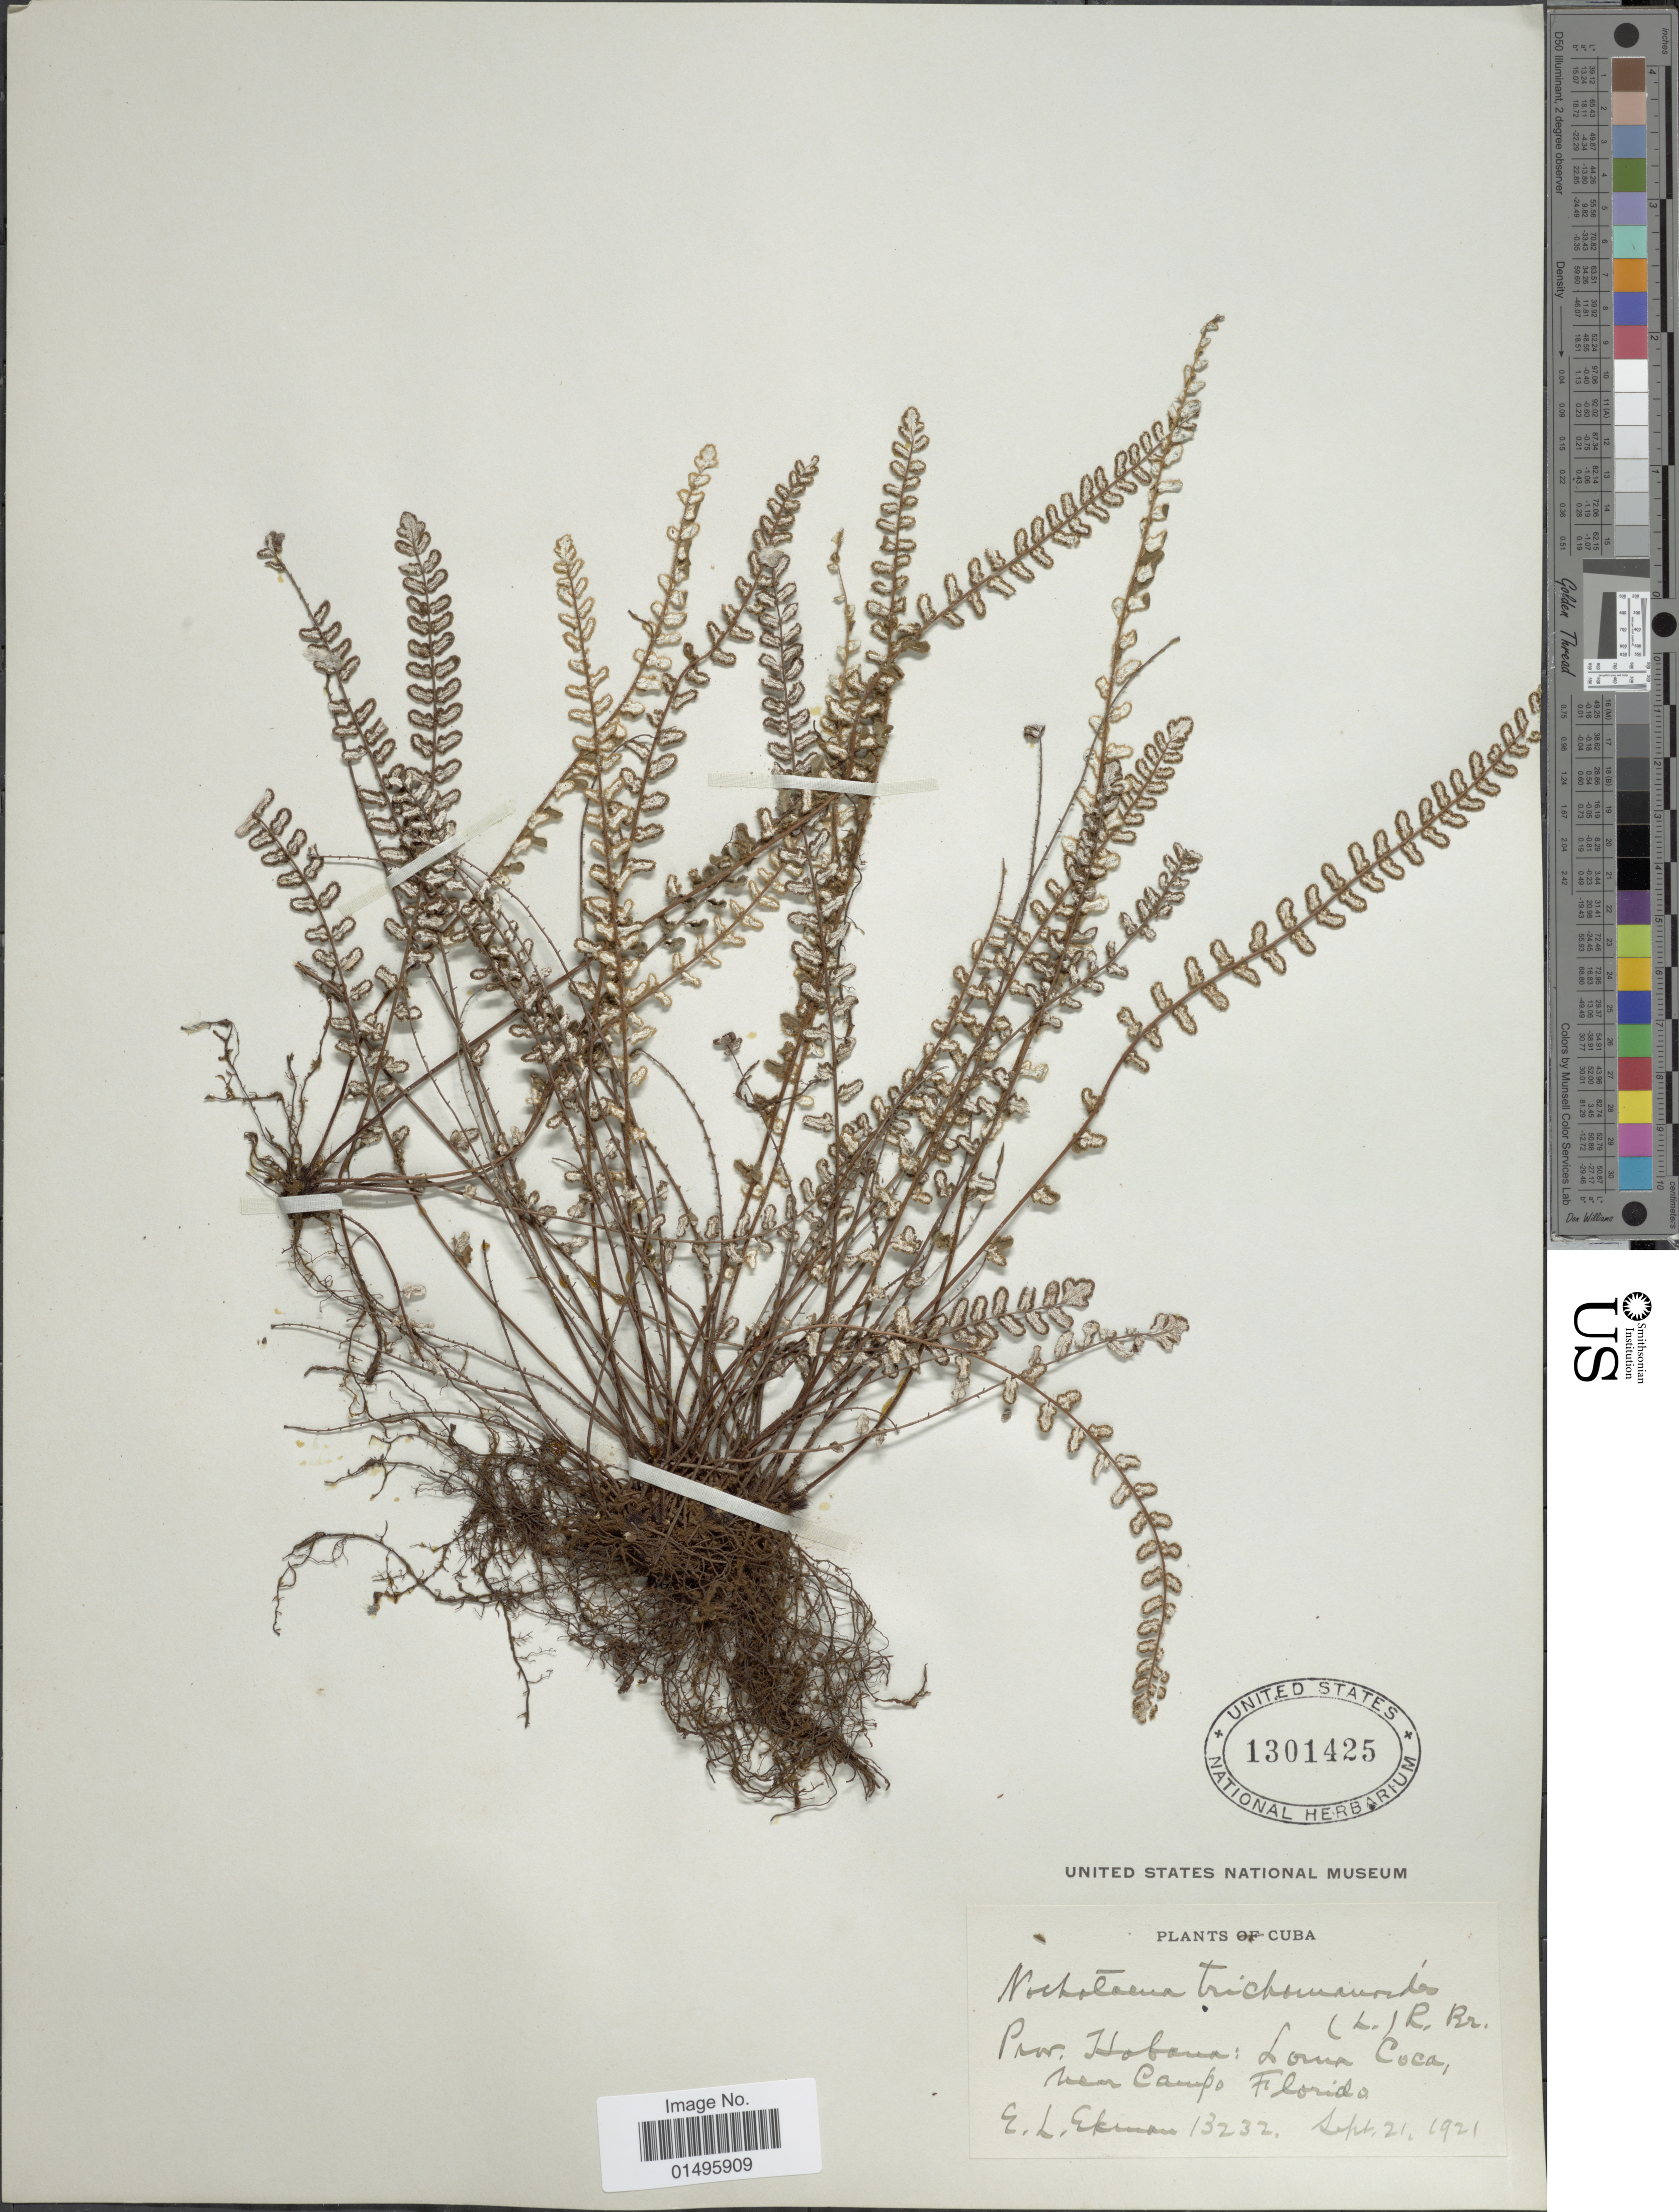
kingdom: Plantae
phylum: Tracheophyta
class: Polypodiopsida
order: Polypodiales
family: Pteridaceae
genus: Notholaena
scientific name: Notholaena trichomanoides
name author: (L.) Desv.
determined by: Windham, M. D., (UT)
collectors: E. L. Ekman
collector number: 13232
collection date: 1921-09-21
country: Cuba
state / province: La Habana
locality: Cuba, Prov. Habana: Loma Coca, near Campo Florida.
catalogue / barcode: US 1301425